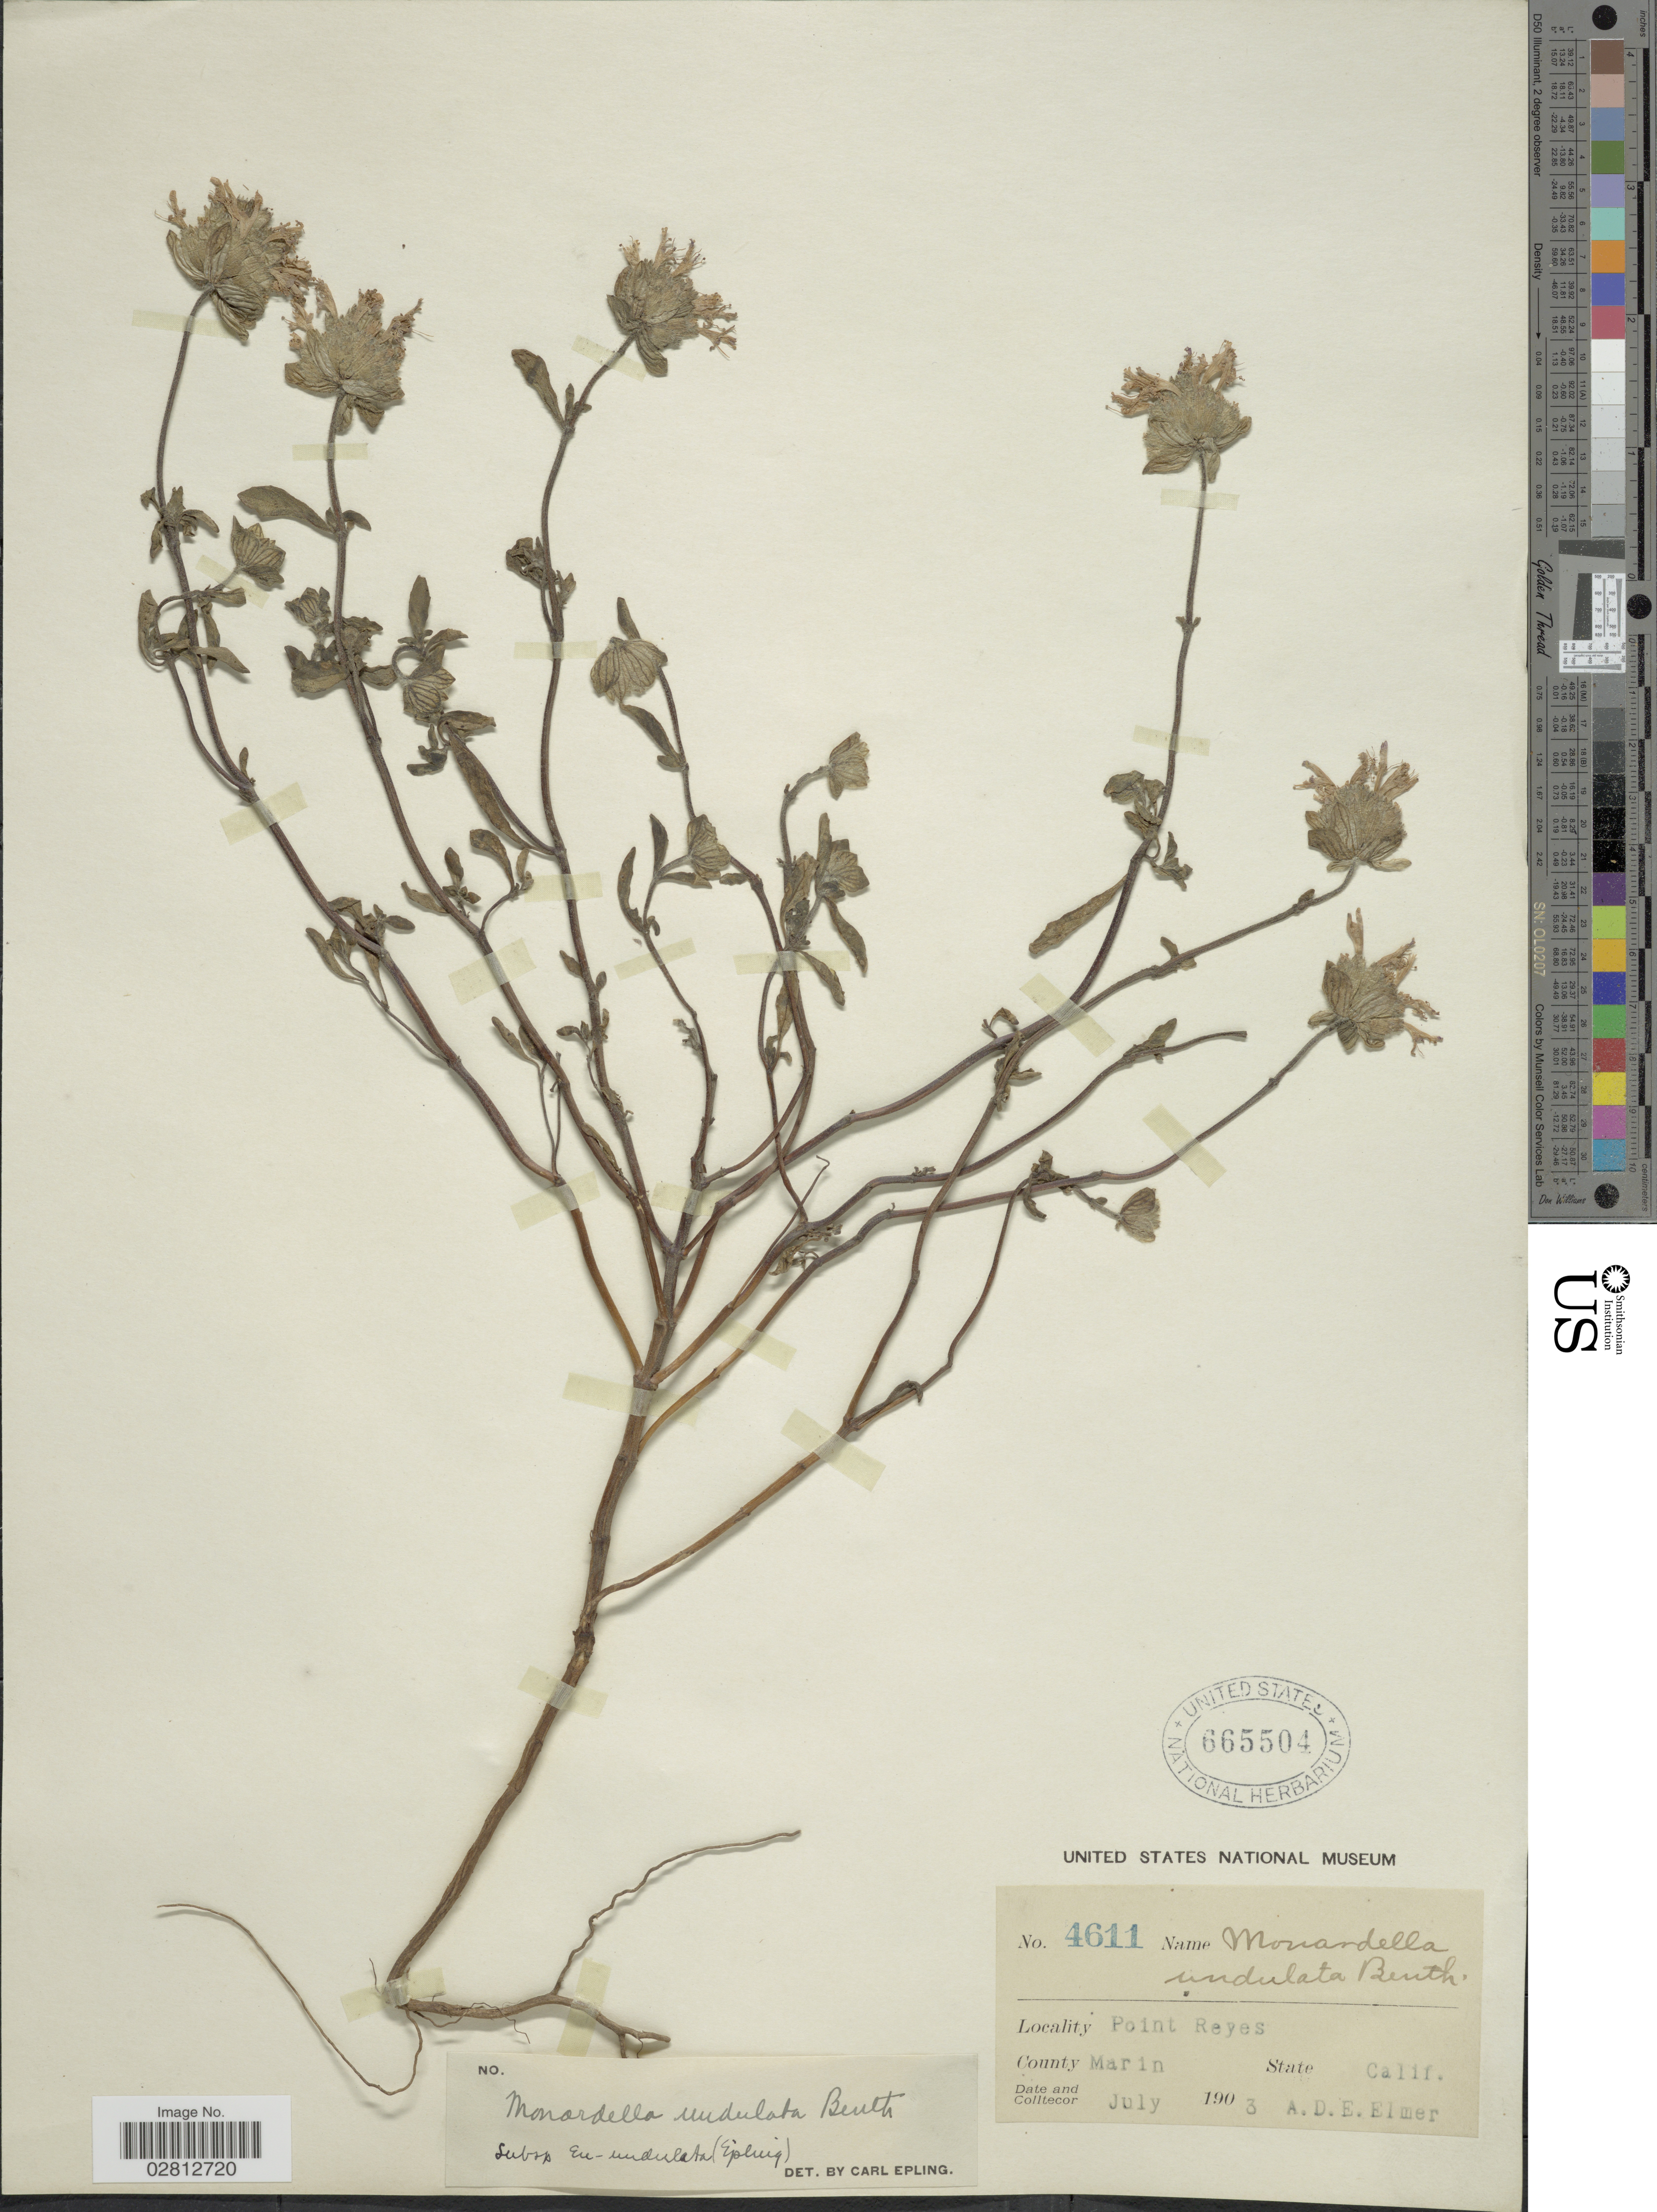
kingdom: Plantae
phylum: Tracheophyta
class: Magnoliopsida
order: Lamiales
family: Lamiaceae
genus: Monardella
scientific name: Monardella undulata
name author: Benth.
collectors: A. D. E. Elmer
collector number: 4611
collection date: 1903-07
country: United States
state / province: California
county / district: Marin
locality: Point Reyes, County Marin, State Calif.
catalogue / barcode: US 665504